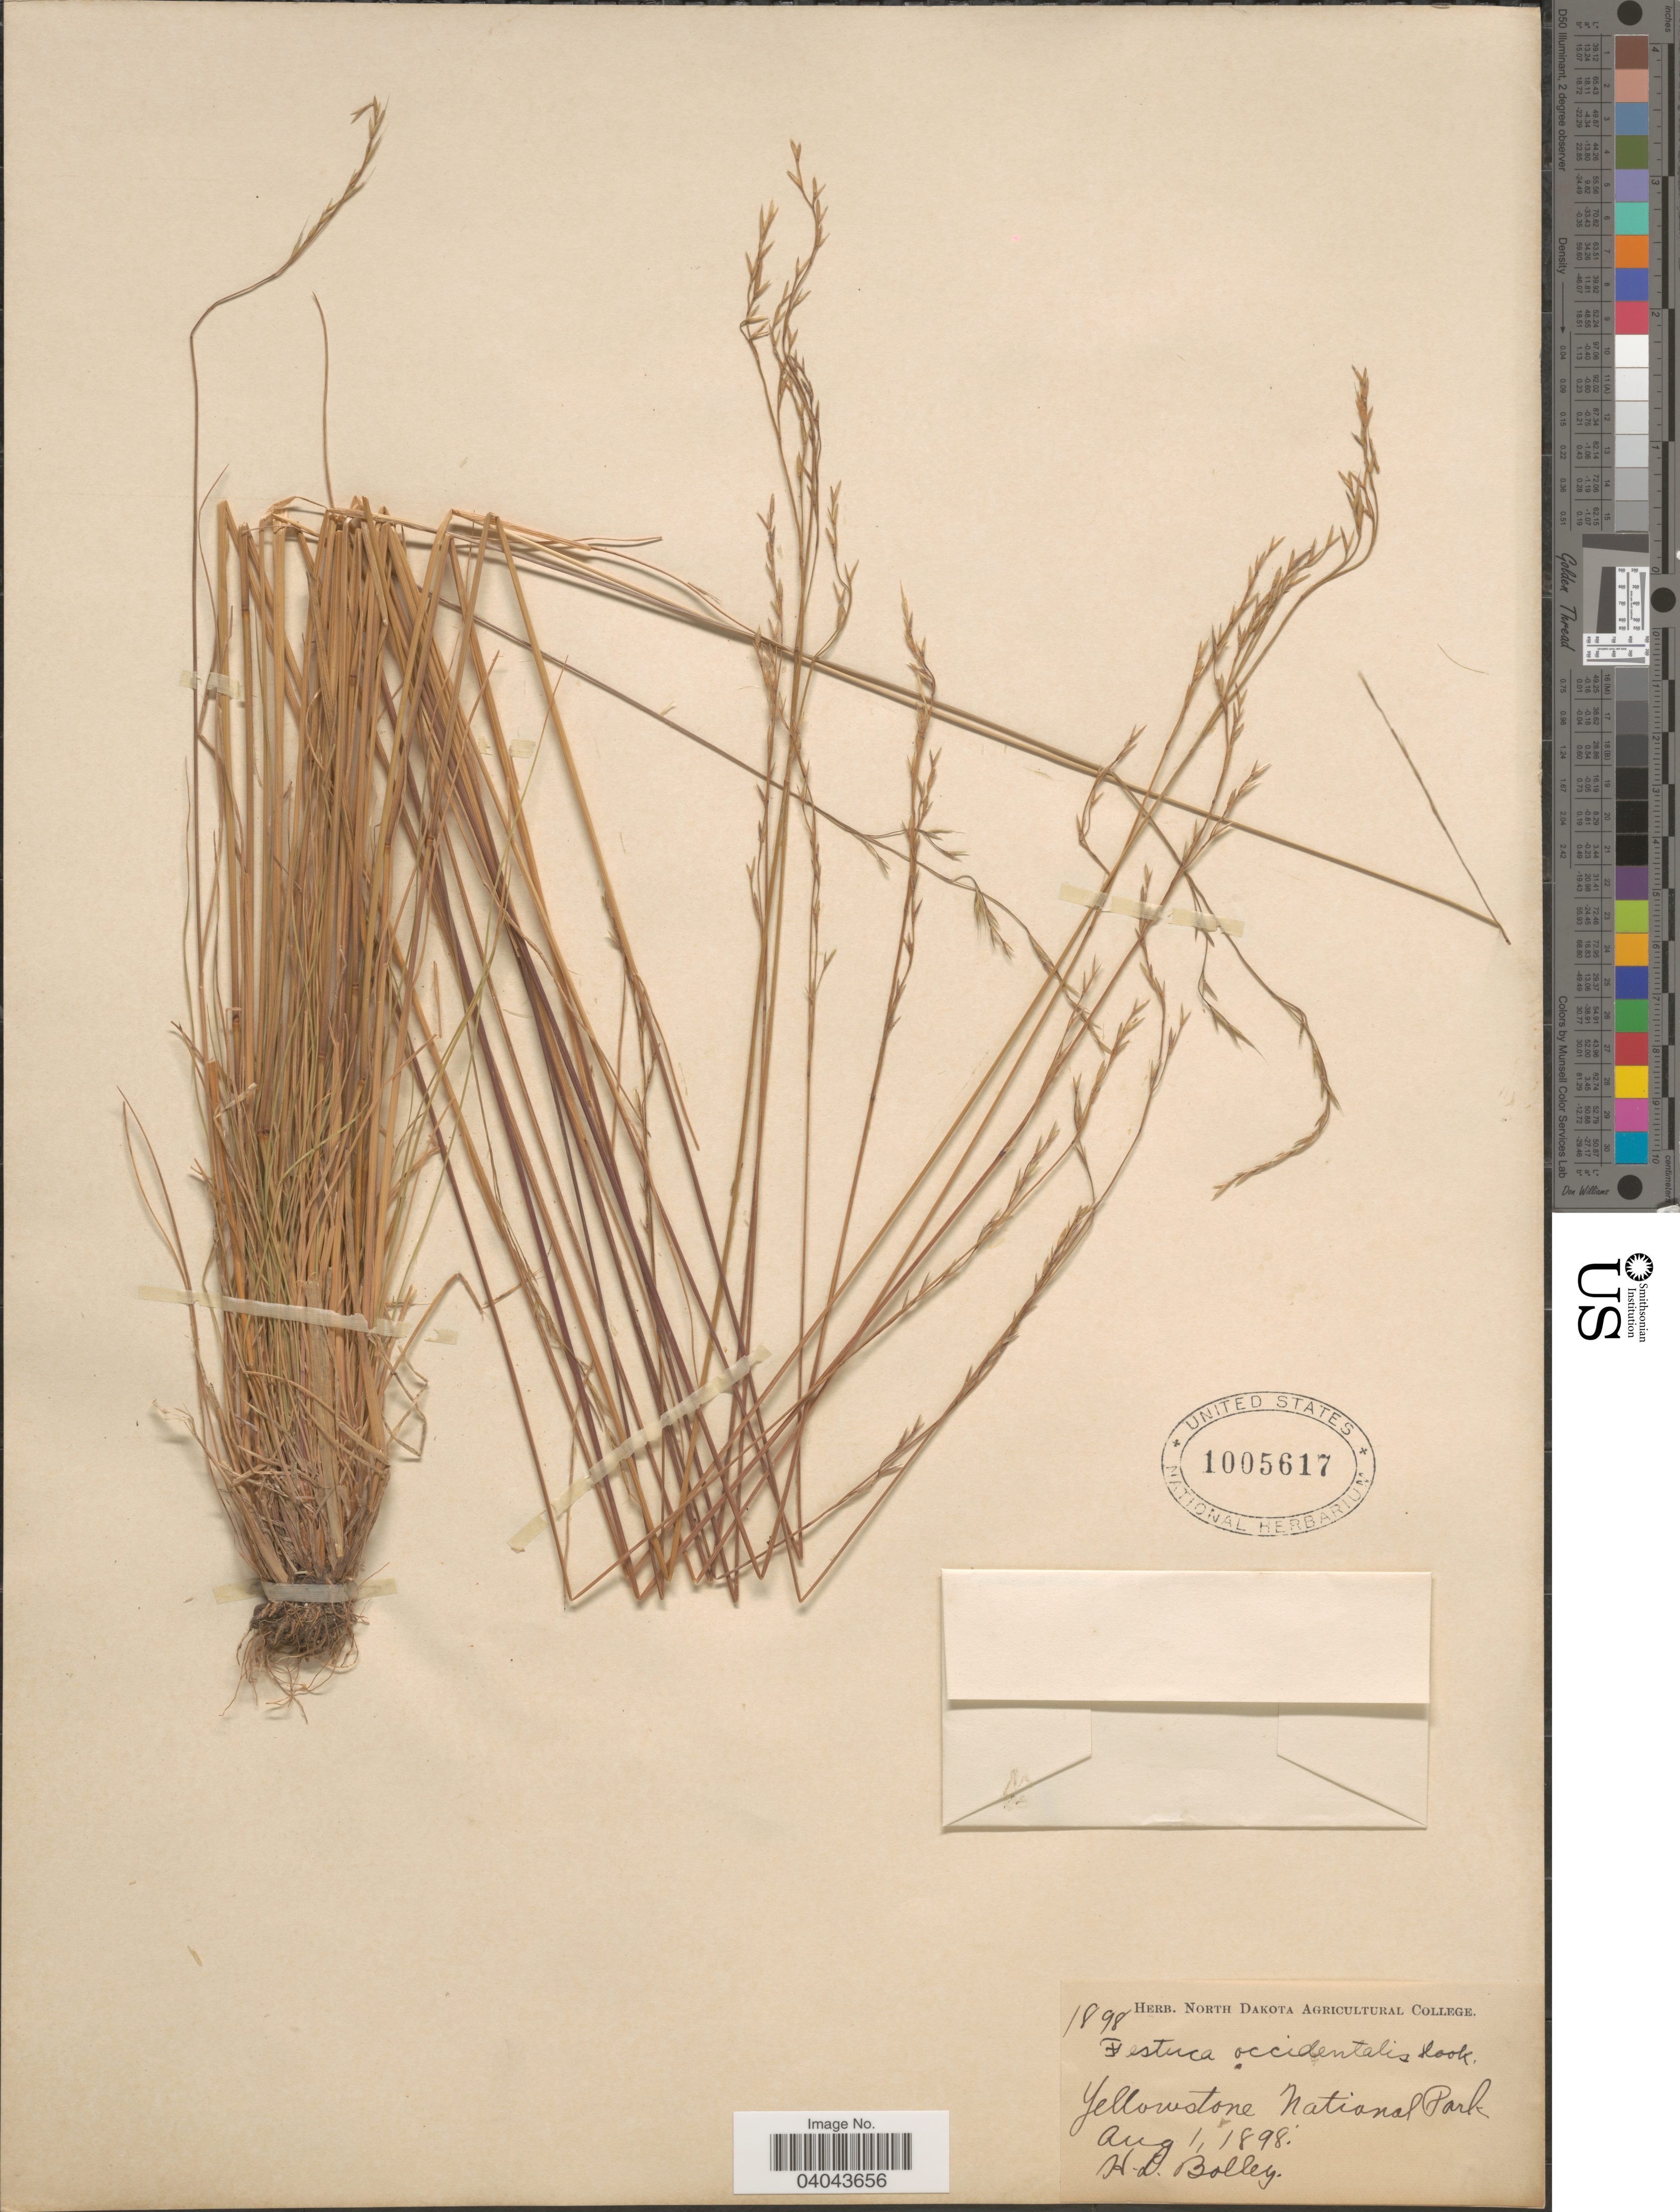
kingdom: Plantae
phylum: Tracheophyta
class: Liliopsida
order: Poales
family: Poaceae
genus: Festuca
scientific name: Festuca occidentalis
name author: Hook.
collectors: H. Bolley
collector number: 1898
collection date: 1898-08-01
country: United States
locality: Yellowstone National Park.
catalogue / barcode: US 1005617